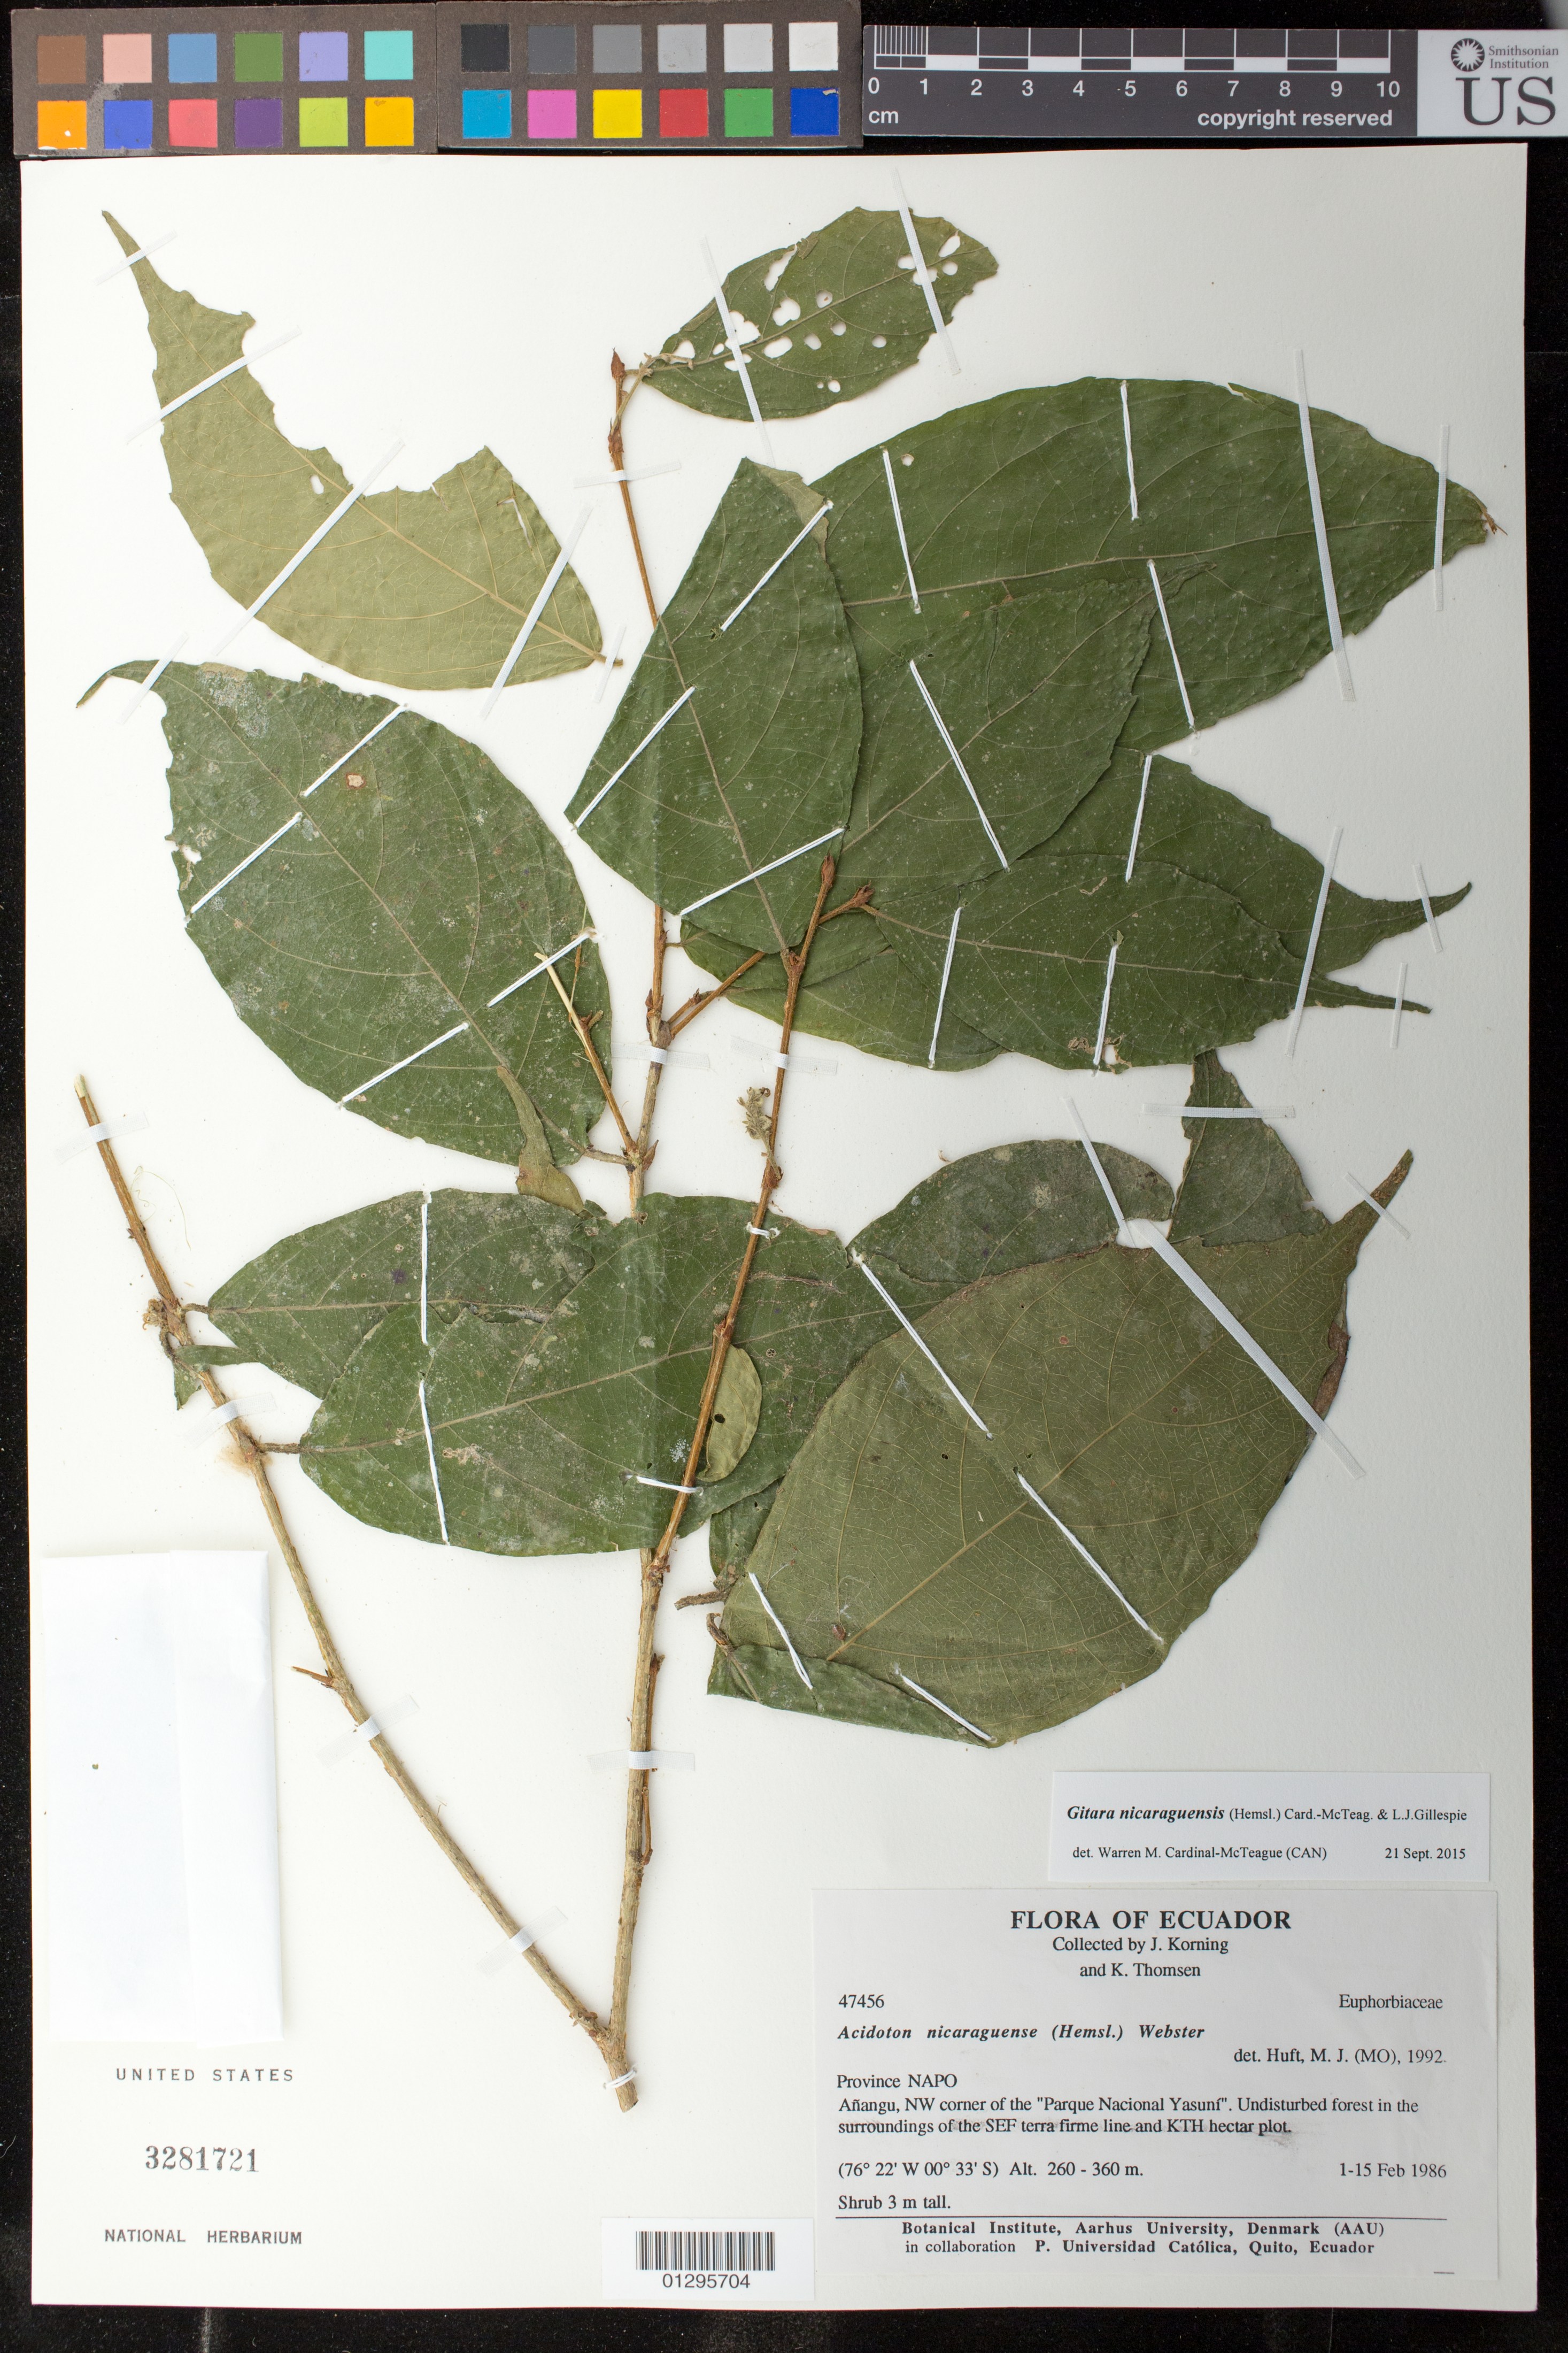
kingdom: Plantae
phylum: Tracheophyta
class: Magnoliopsida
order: Malpighiales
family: Euphorbiaceae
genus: Gitara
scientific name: Gitara nicaraguensis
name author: (Hemsl.) Card.-McTeag. & L.J. Gillespie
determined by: Cardinal-McTeague, Warren H.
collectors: J. Korning & K. Thomsen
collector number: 47456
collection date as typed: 1-15 Feb 1986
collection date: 1986-02-01/1986-02-15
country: Ecuador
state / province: Napo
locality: Anangu, NW corner of the "Parque Nacional Yasuni".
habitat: Shrub.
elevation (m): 260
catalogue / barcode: US 3281721